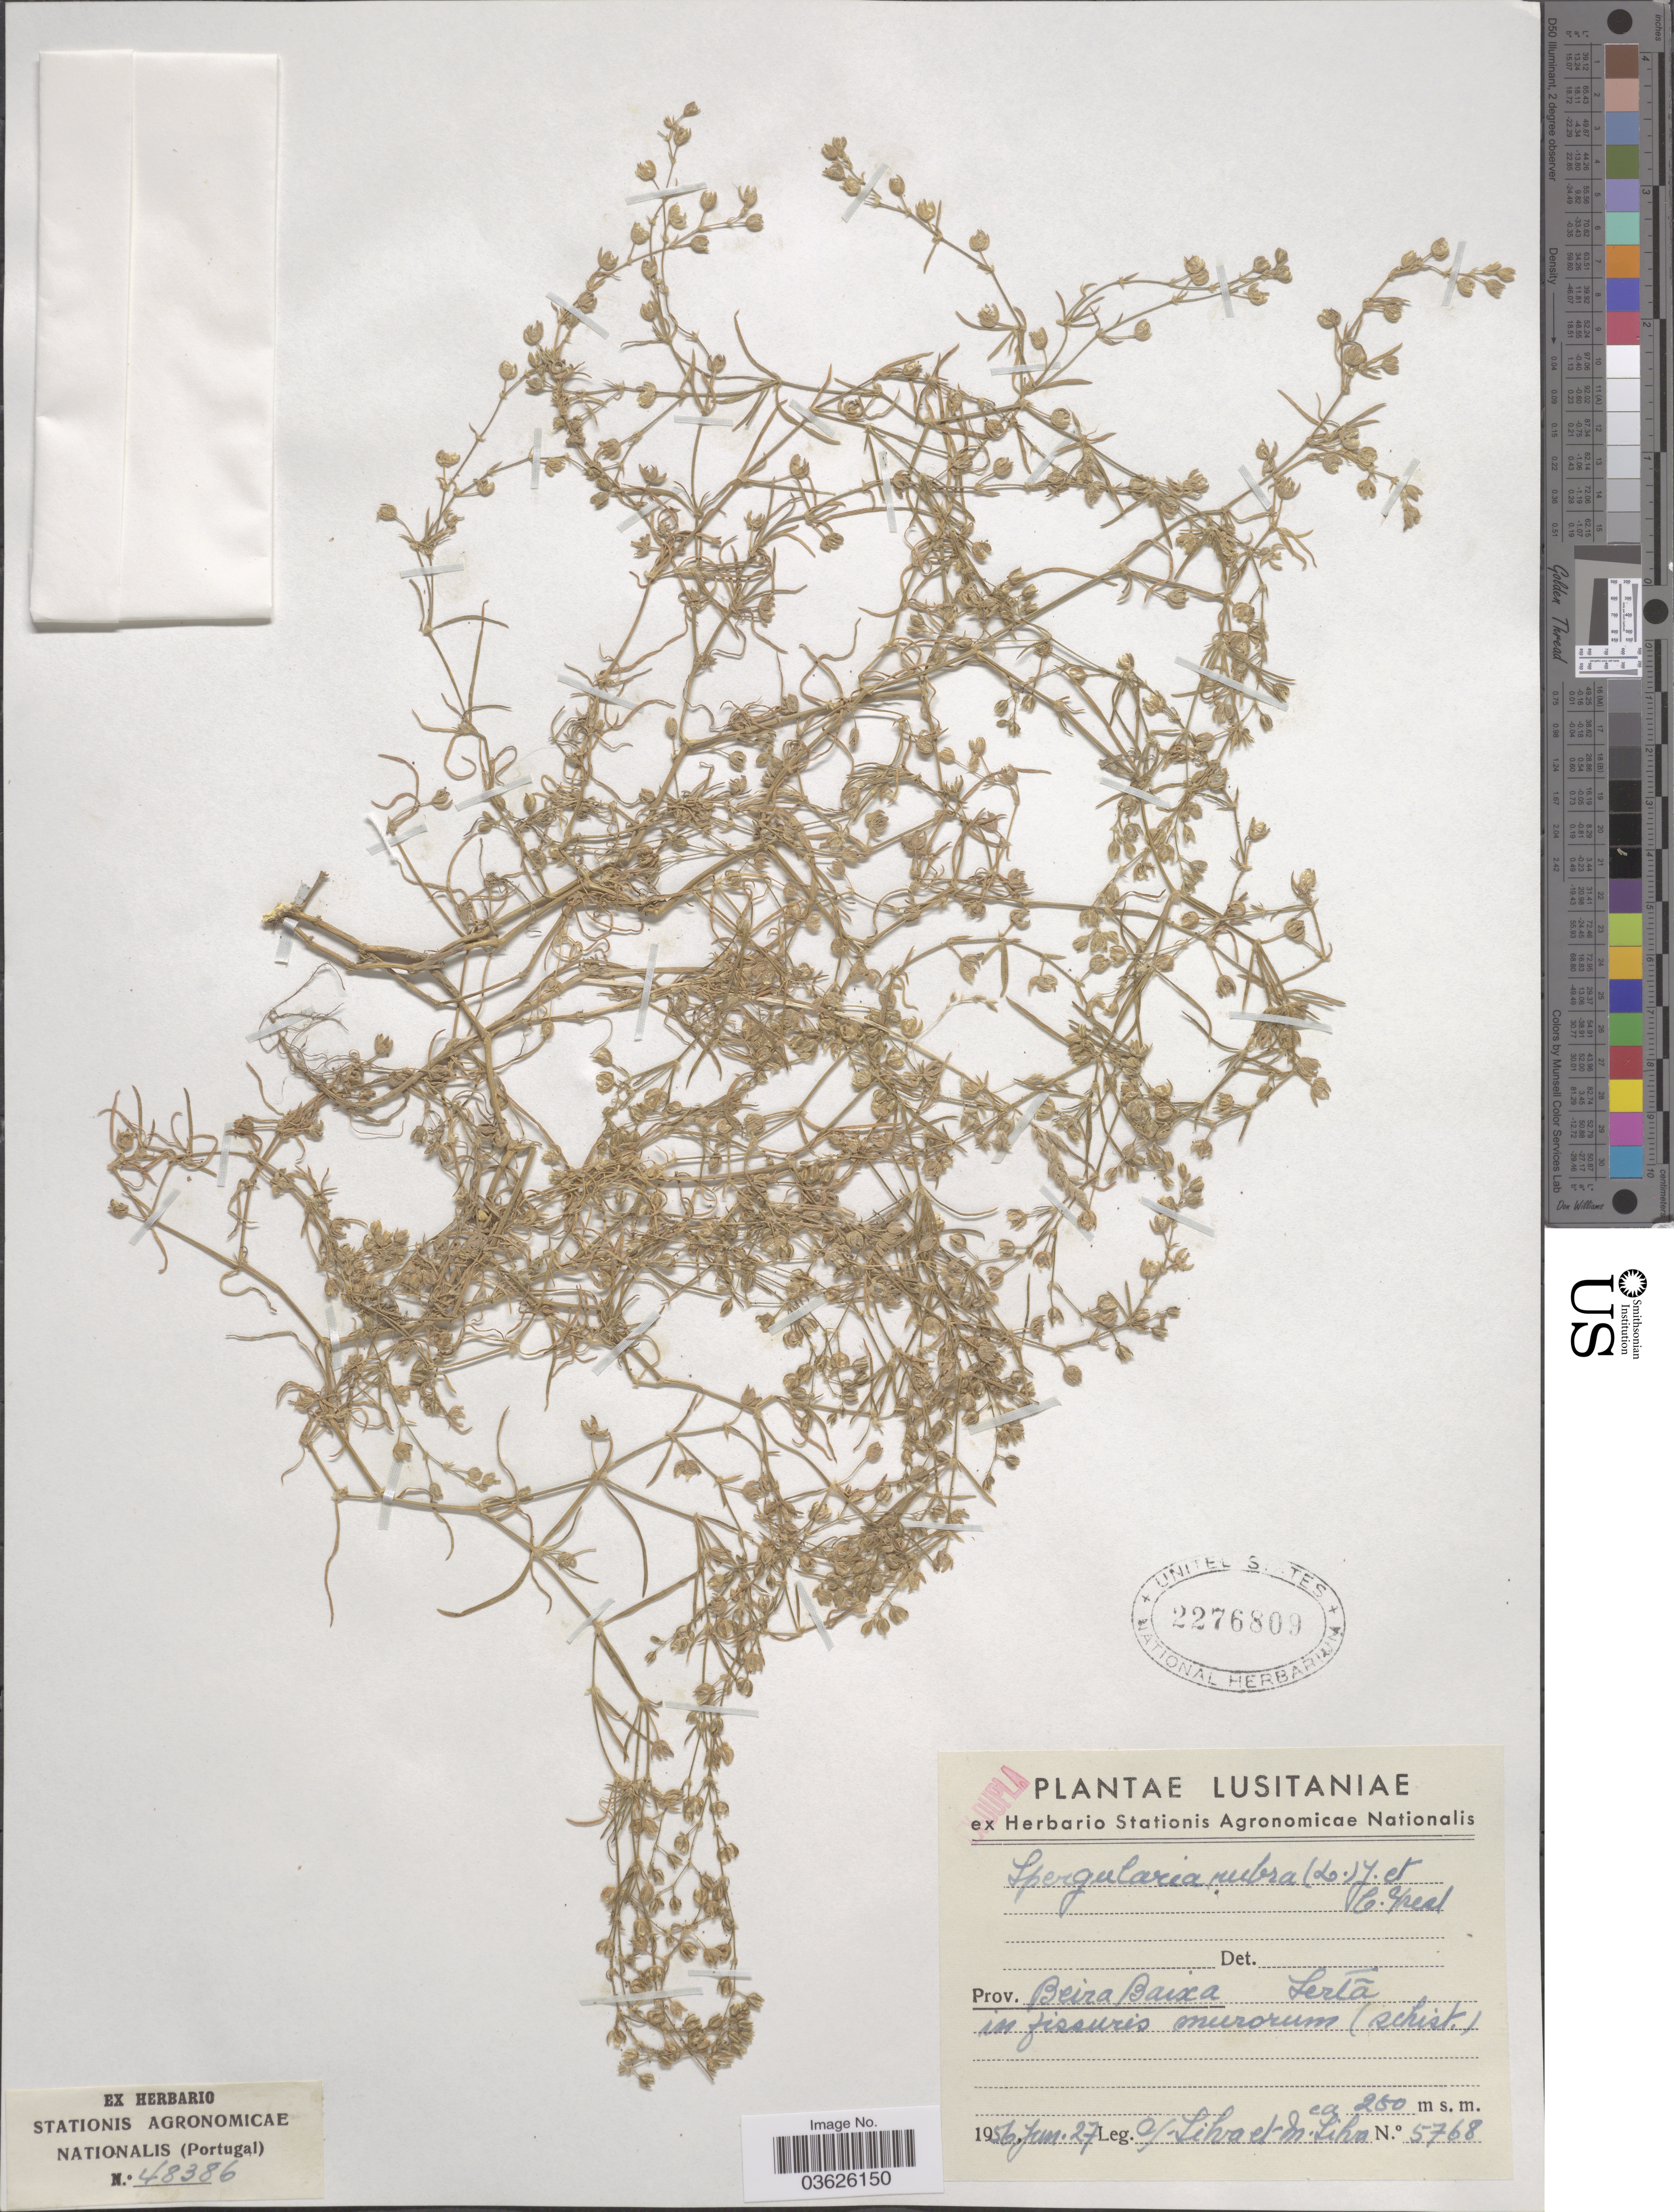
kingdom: Plantae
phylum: Tracheophyta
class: Magnoliopsida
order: Caryophyllales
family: Caryophyllaceae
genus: Spergularia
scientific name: Spergularia rubra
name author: (L.) J. Presl & C. Presl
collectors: G. Silva & M. Silva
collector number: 5768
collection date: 1956-06-27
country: Portugal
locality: Lusitaniae. Prov. Beira Baixa Serta in fissuris murorum (schist).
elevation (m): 250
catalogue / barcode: US 2276809